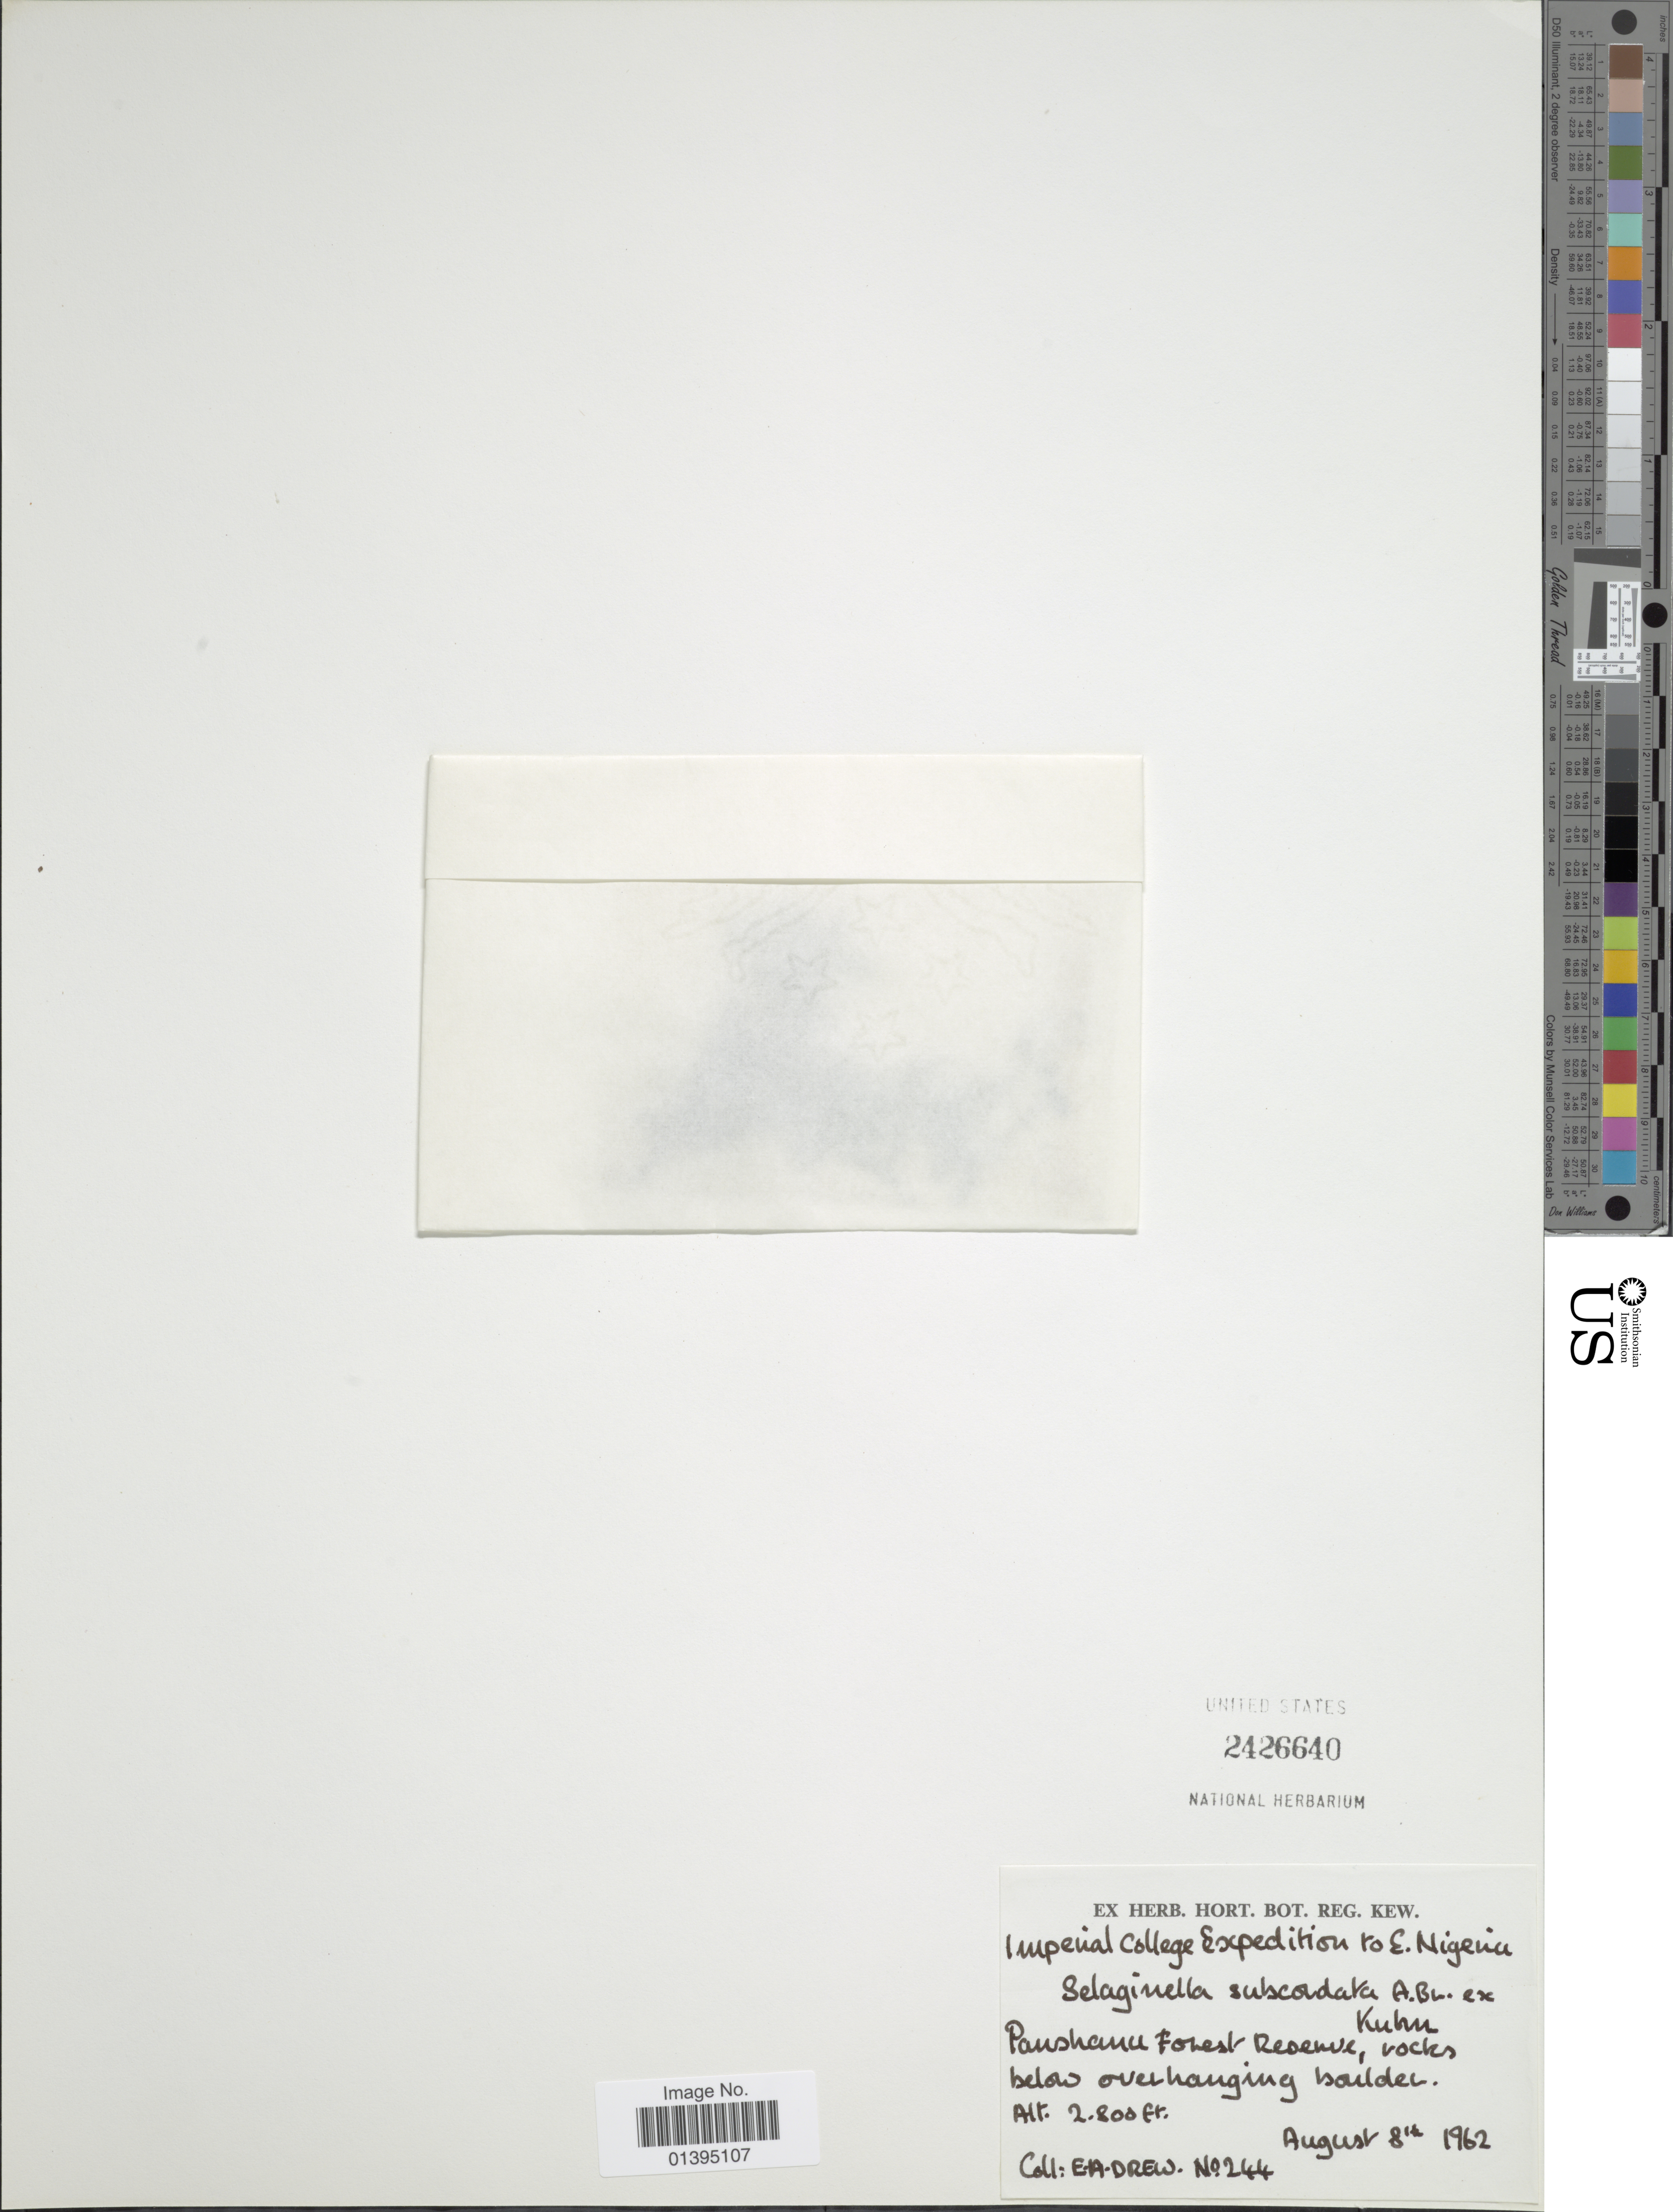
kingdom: Plantae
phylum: Tracheophyta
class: Lycopodiopsida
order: Selaginellales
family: Selaginellaceae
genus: Selaginella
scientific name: Selaginella subcordata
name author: A. Br.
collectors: E. Drew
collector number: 244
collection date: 1962-08-08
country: Nigeria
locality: E. Nigeria, Panshanu Forest Reserve.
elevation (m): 853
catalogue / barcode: US 2426640